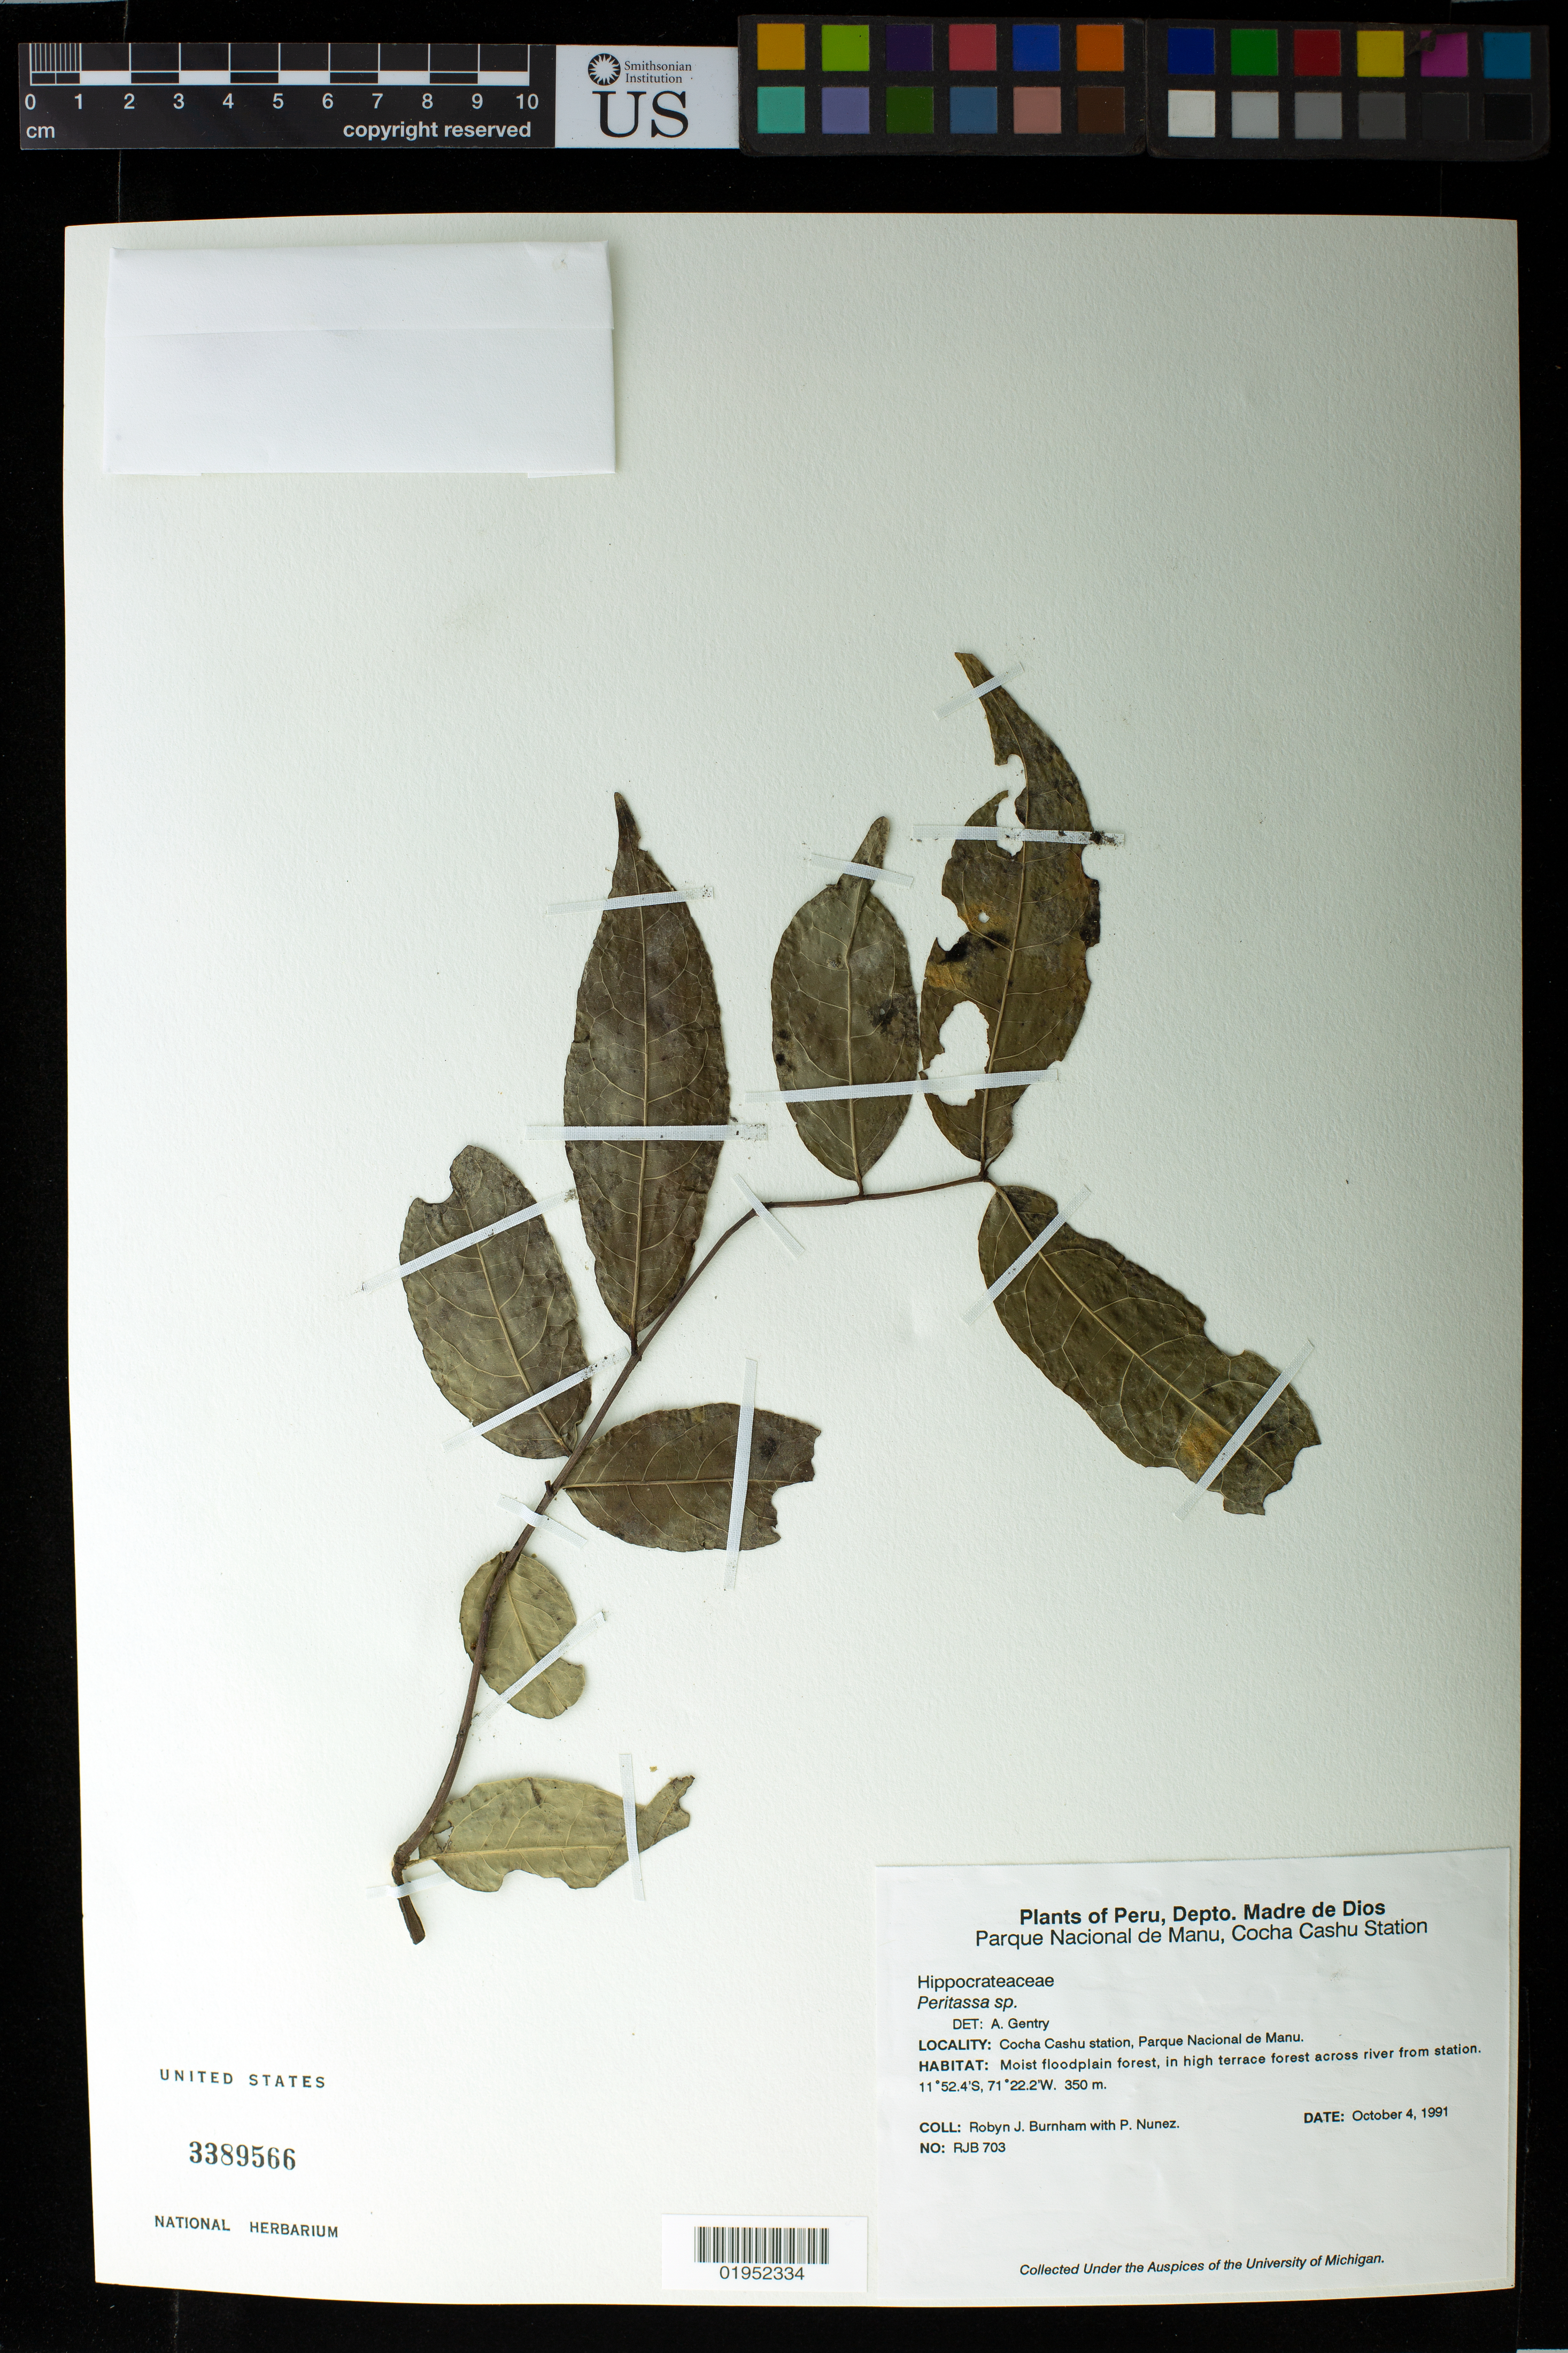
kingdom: Plantae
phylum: Tracheophyta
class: Magnoliopsida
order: Celastrales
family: Celastraceae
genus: Peritassa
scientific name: Peritassa sp.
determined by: Gentry, A. H.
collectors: R. J. Burnham & P. Nuñez V.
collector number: RJB 703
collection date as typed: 17 Oct 1991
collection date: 1991-10-17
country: Peru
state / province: Madre de Dios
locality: Parque Nacional de Manu, Cocha Cashu Station. Across river from station: ravine plot 2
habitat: Moist floodplain forest, in high terrace forest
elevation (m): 350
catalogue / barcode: US 3389566